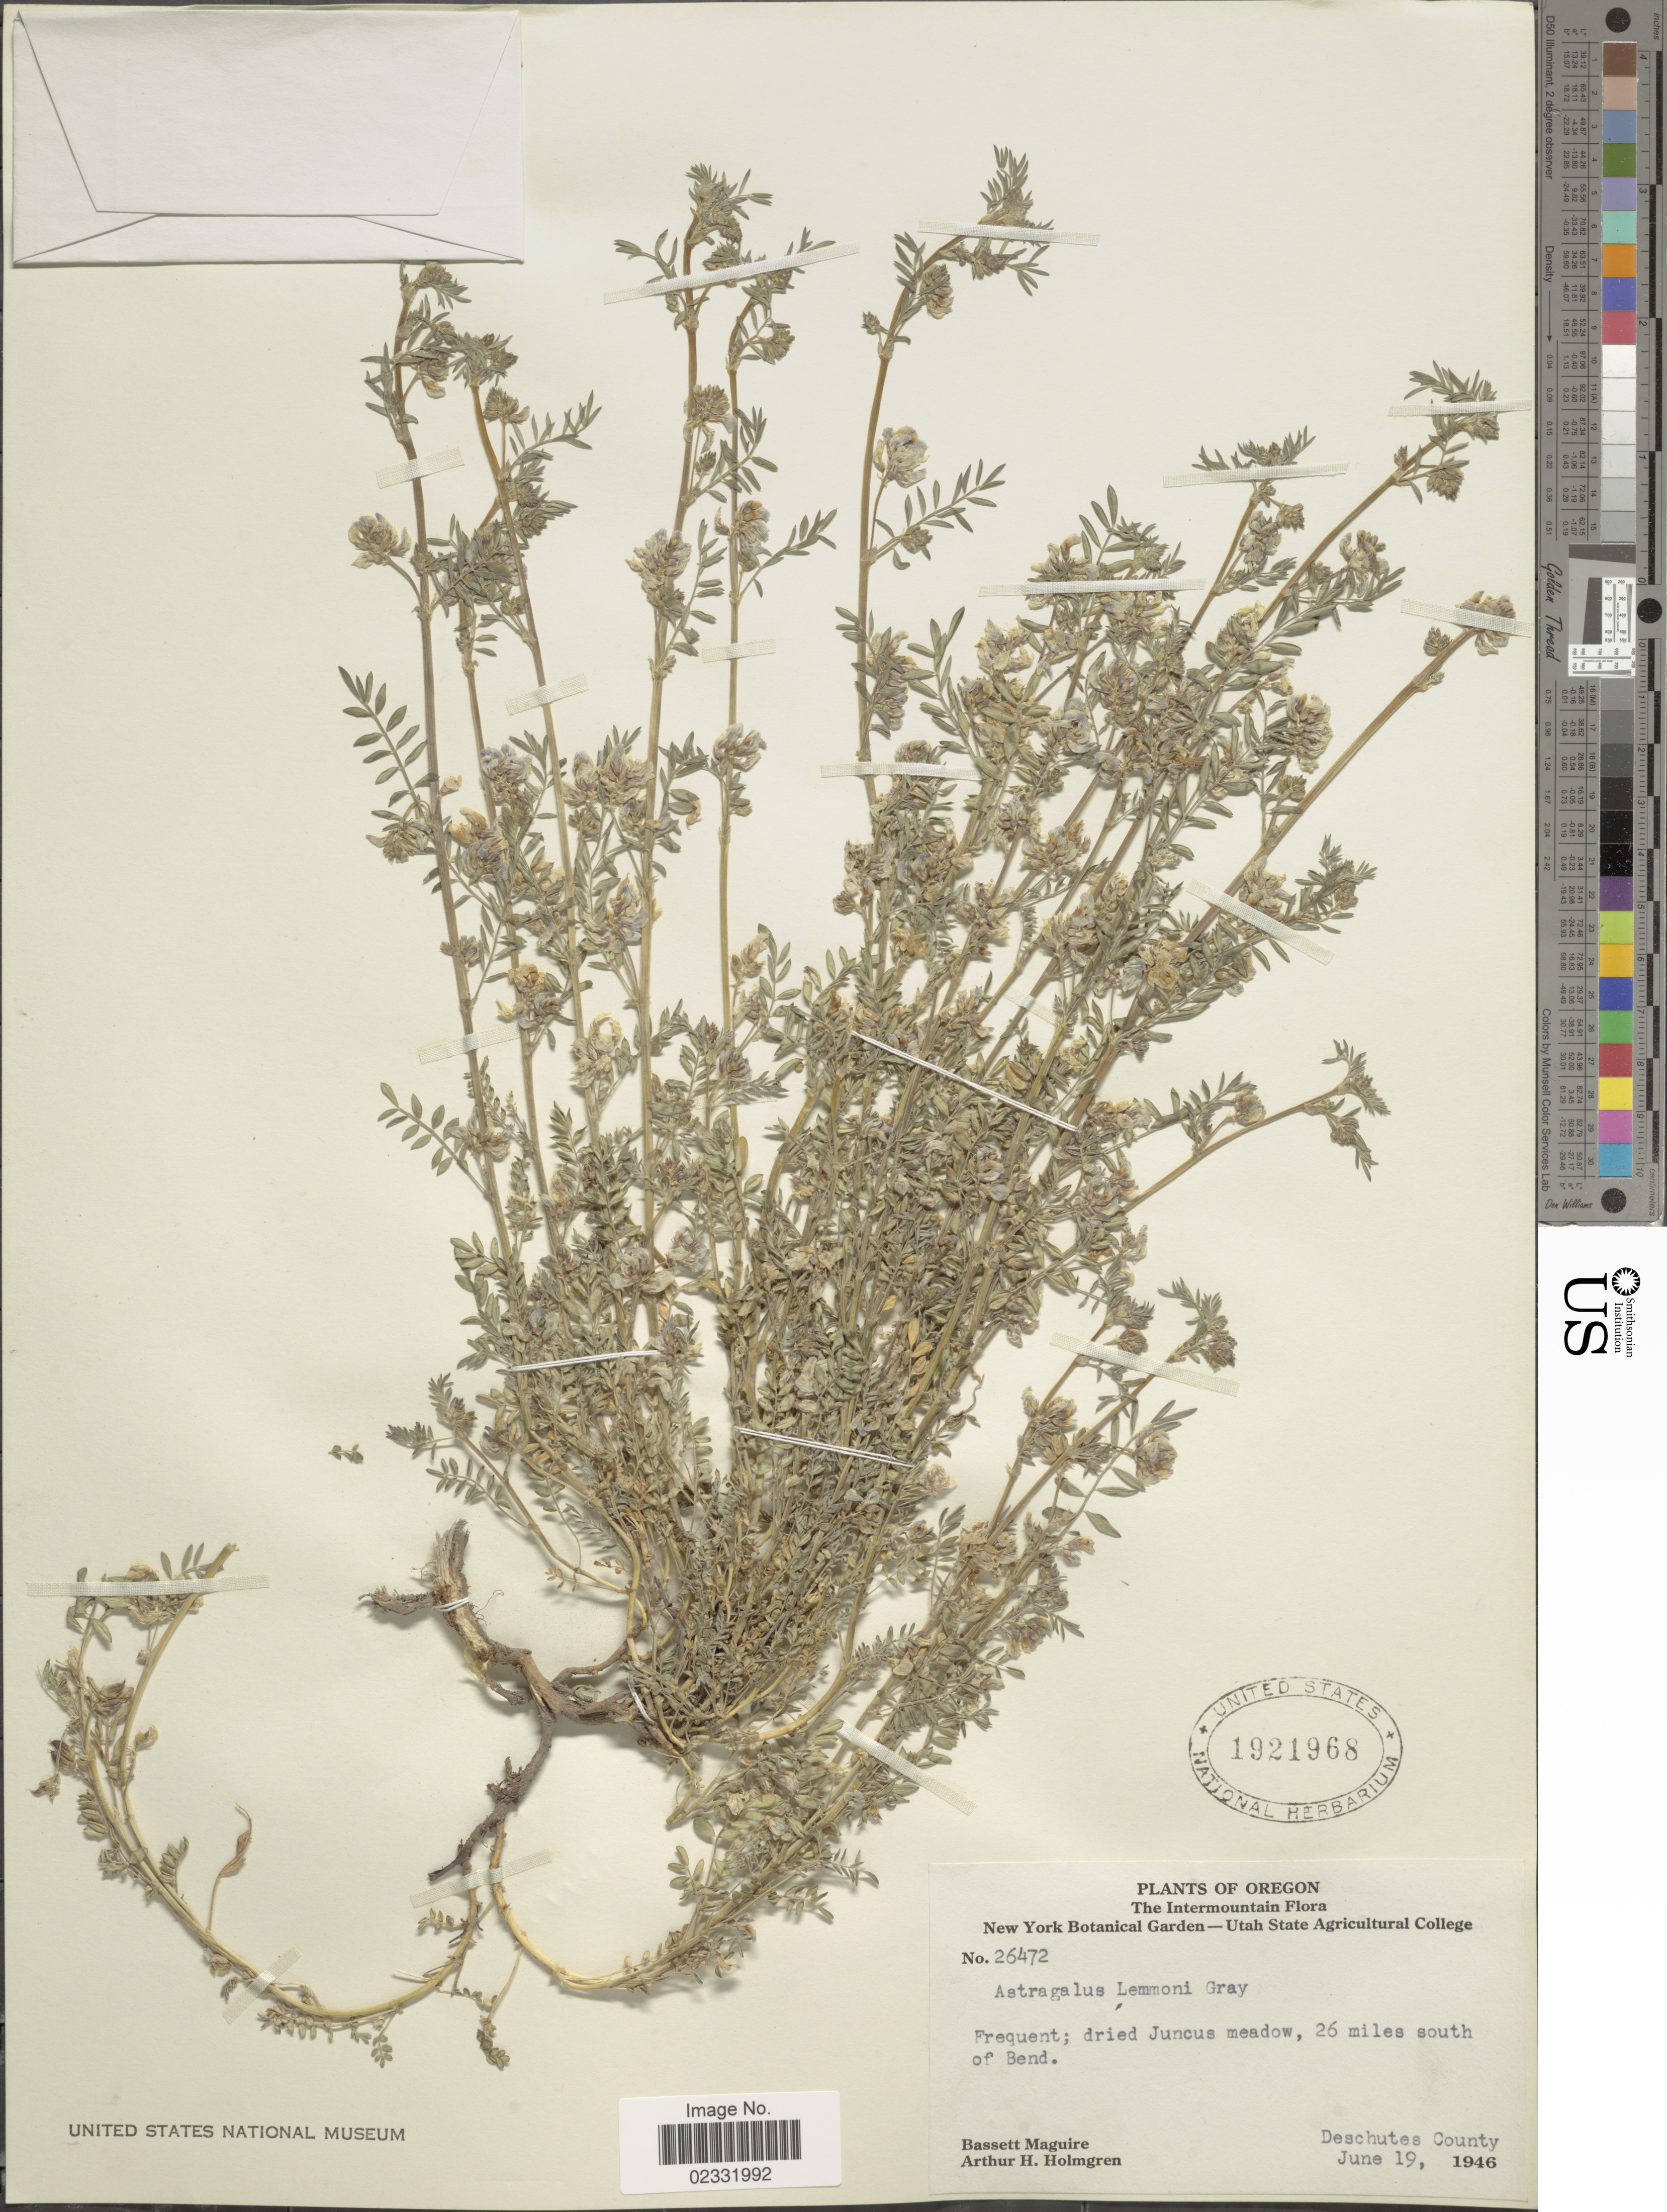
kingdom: Plantae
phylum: Tracheophyta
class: Magnoliopsida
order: Fabales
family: Fabaceae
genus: Astragalus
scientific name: Astragalus lemmonii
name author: A. Gray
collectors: B. Maguire & A. H. Holmgren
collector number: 26472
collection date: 1946-06-19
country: United States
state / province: Oregon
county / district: Deschutes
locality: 26 miles south of Bend. Deschutes County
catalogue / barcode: US 1921968